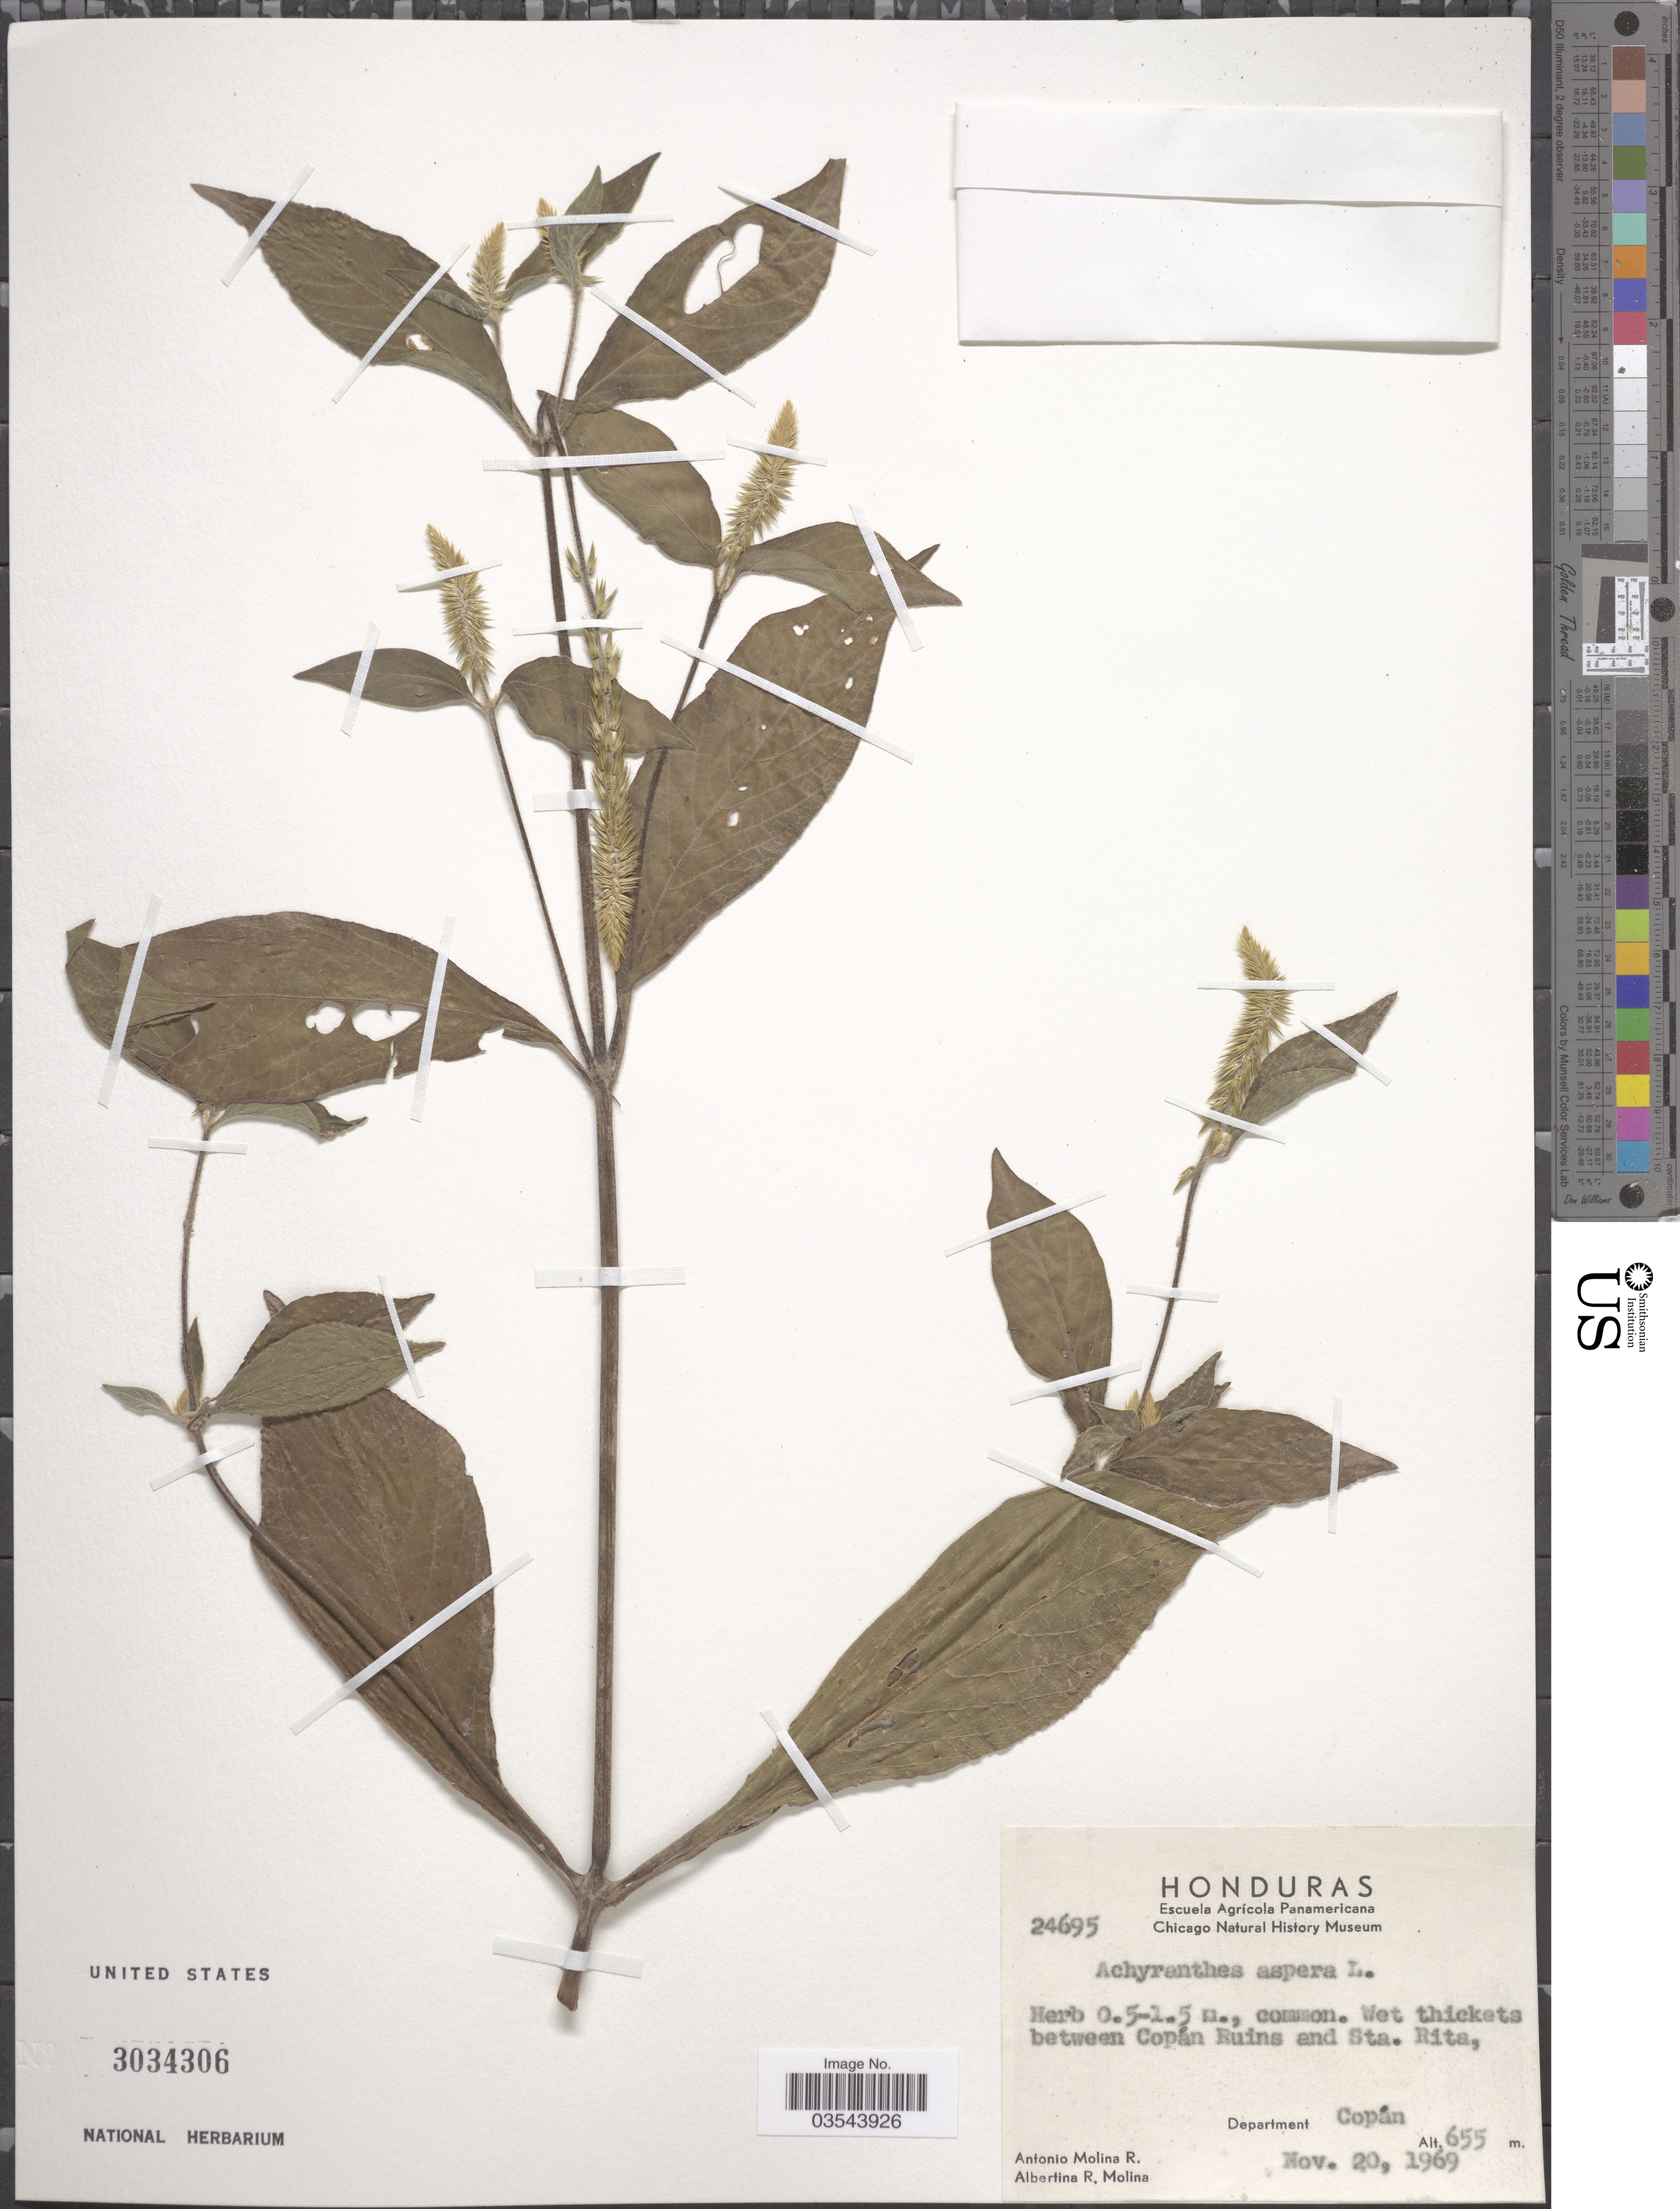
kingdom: Plantae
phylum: Tracheophyta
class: Magnoliopsida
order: Caryophyllales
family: Amaranthaceae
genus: Achyranthes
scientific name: Achyranthes aspera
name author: L.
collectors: A. Molina R. & A. R. Molina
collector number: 24695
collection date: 1969-11-20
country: Honduras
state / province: Copán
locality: Wet thickets, between Copán Ruins and Sta. Rita, Department Copán.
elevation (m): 655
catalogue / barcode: US 3034306